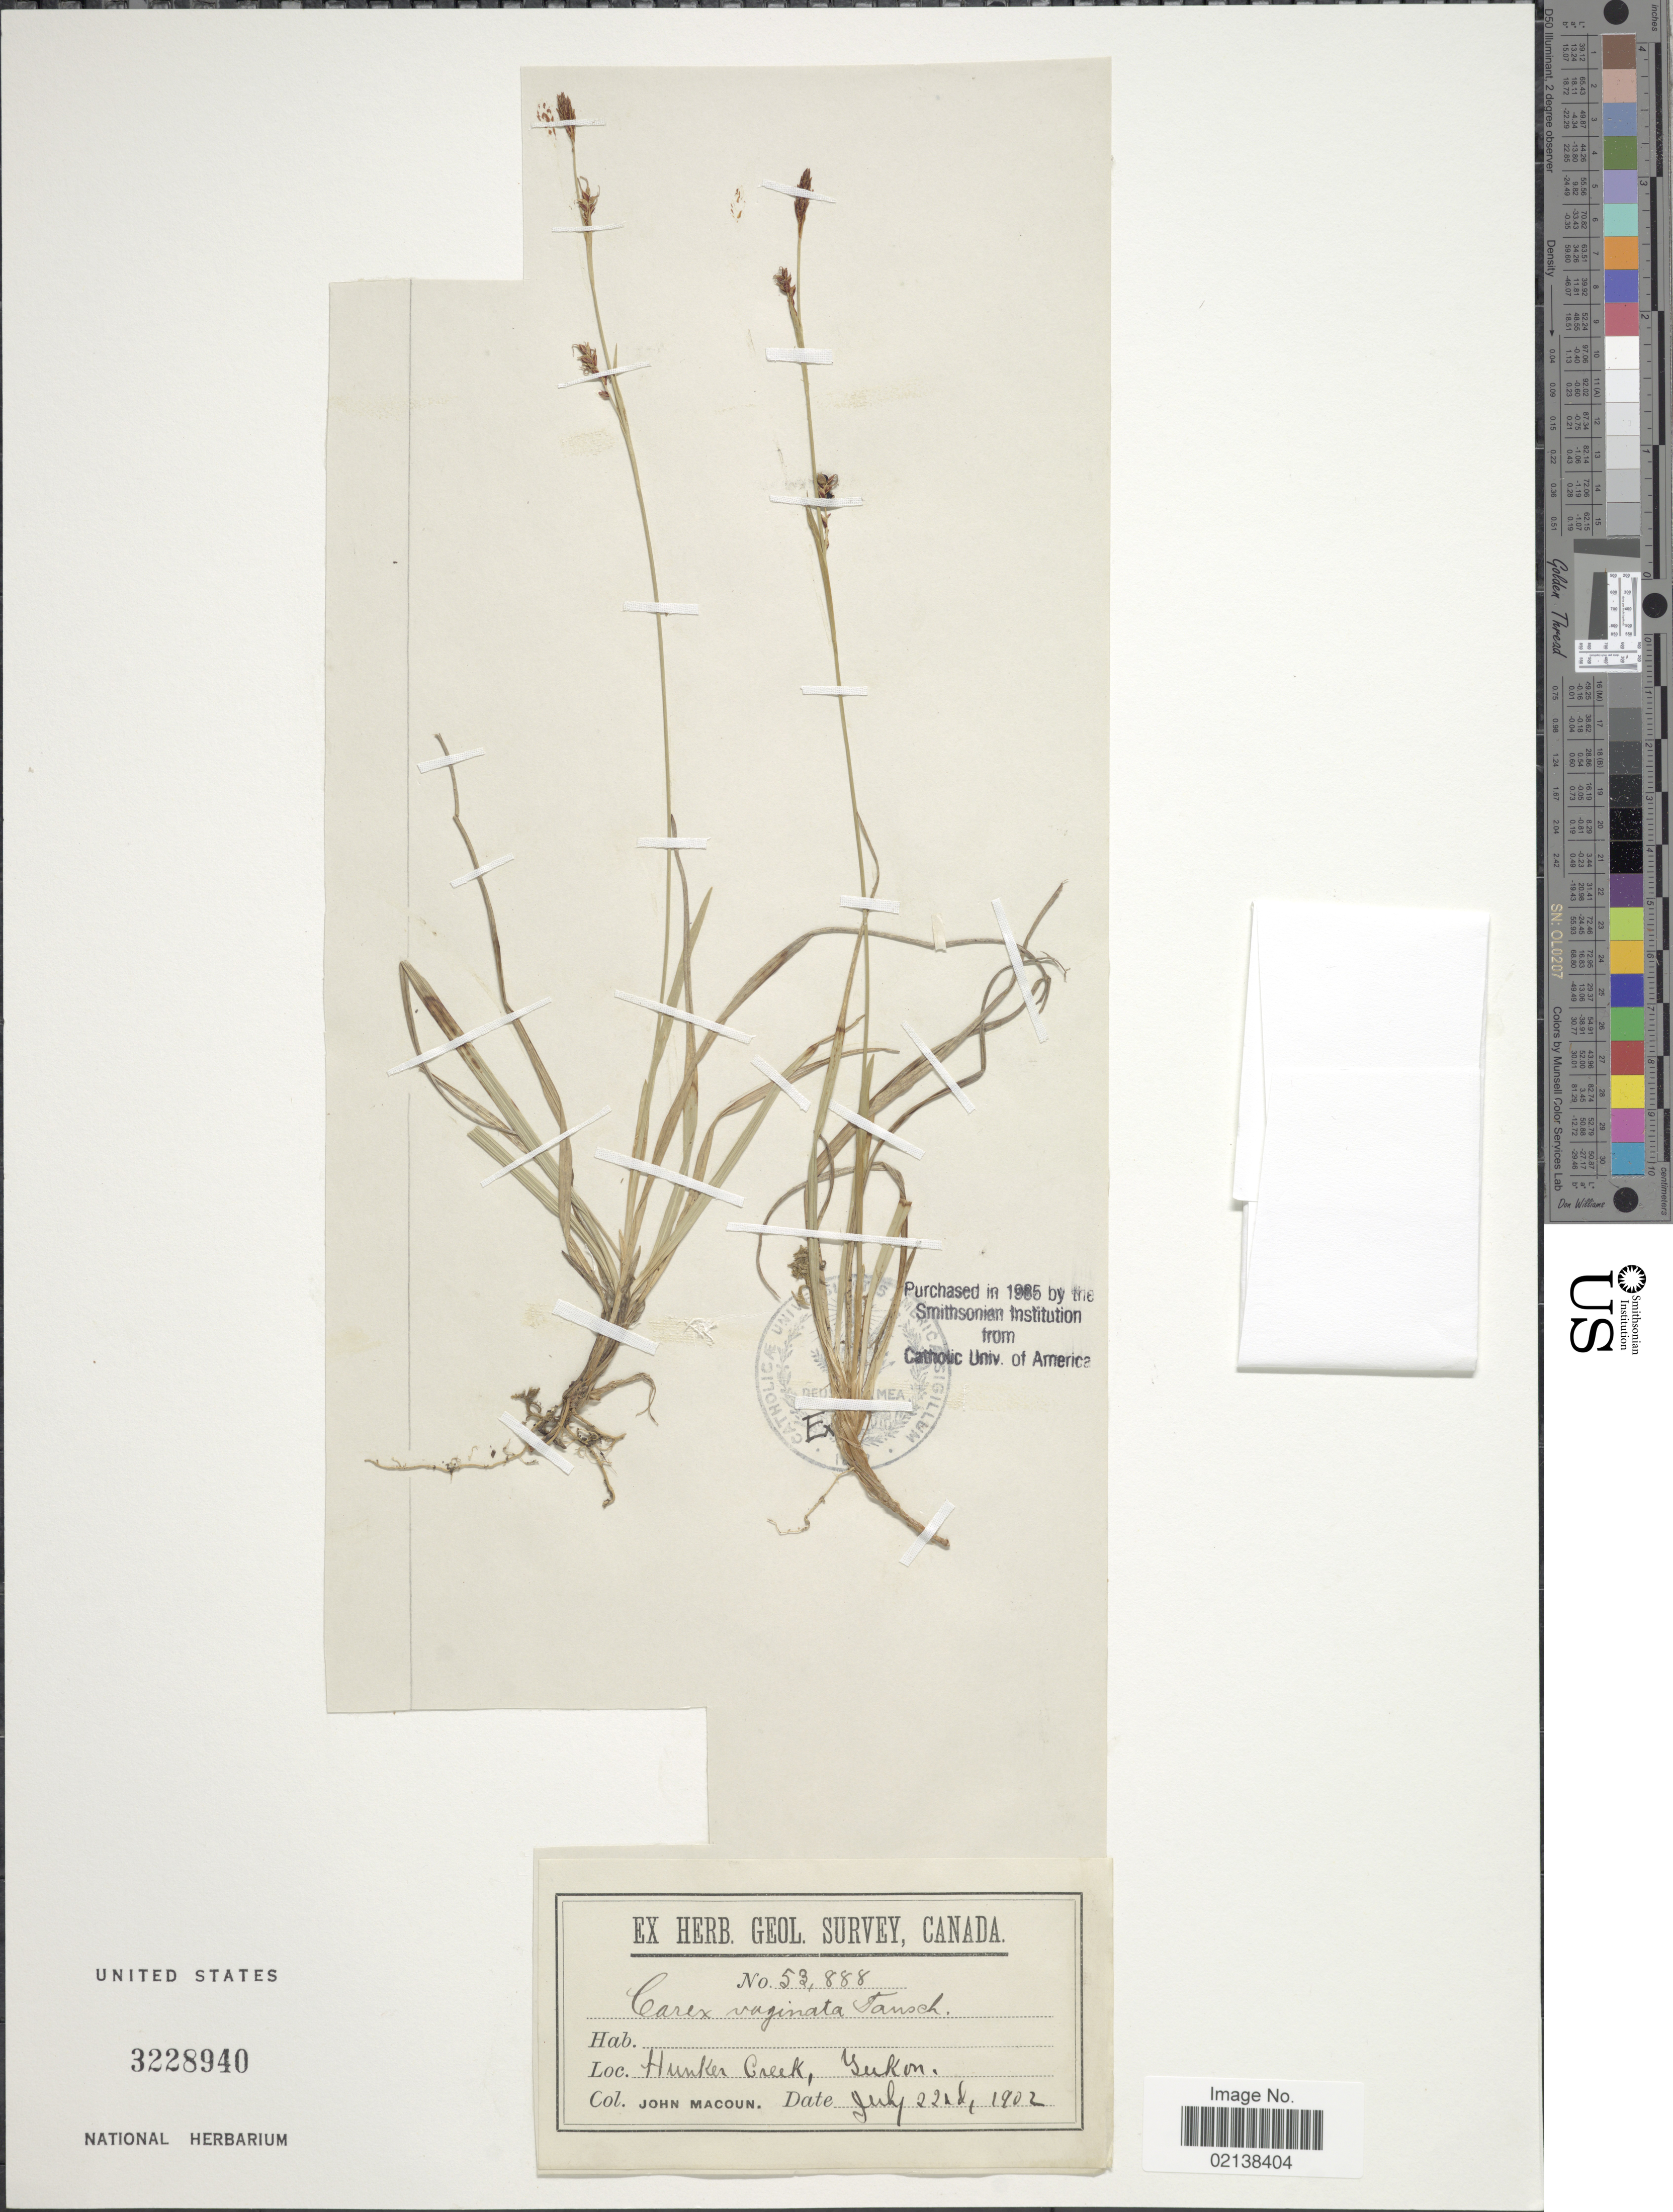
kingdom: Plantae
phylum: Tracheophyta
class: Liliopsida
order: Poales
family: Cyperaceae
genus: Carex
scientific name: Carex vaginata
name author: Tausch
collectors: J. Macoun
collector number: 53888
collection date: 1902-07-22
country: Canada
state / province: Yukon Territory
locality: Hunker Creek, Yukon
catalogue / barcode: US 3228940